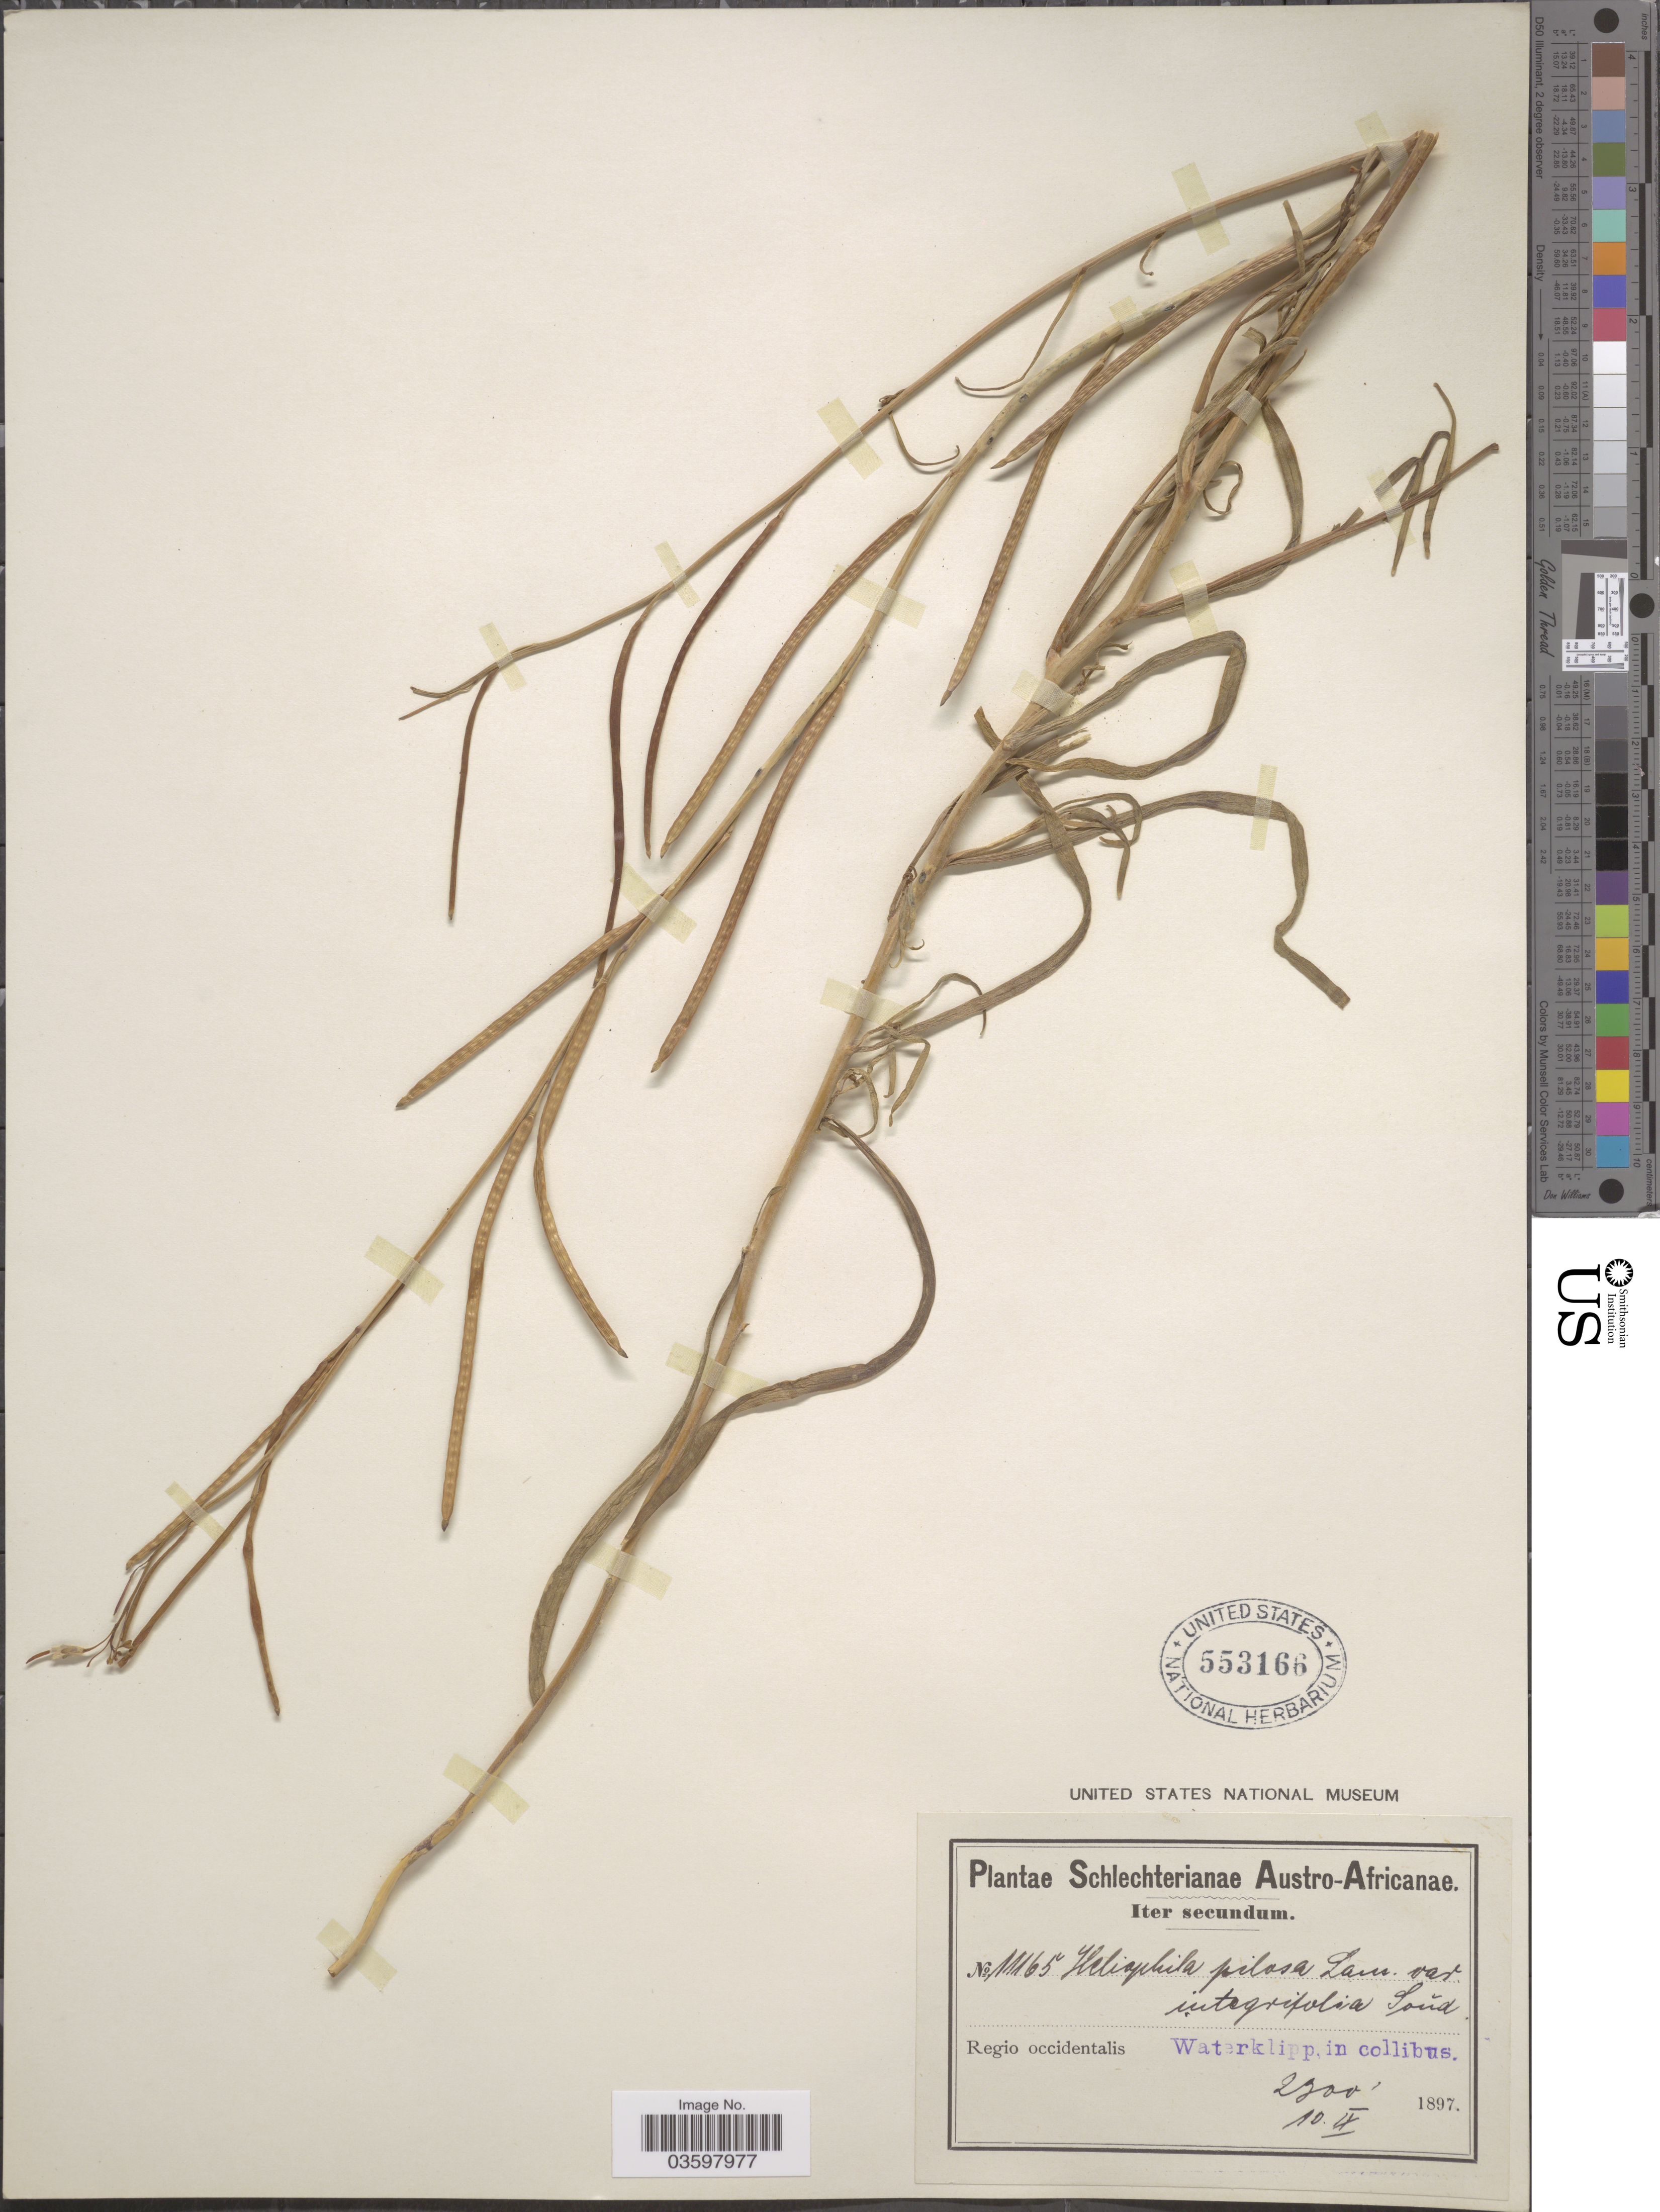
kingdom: Plantae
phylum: Tracheophyta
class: Magnoliopsida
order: Brassicales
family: Brassicaceae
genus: Heliophila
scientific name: Heliophila pilosa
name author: Lam.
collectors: Schlechter, --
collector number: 11165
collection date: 1897-09-10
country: South Africa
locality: Austro-Africanae. Regio occidentalis. Waterklipp, in collibus.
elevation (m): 701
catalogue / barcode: US 553166